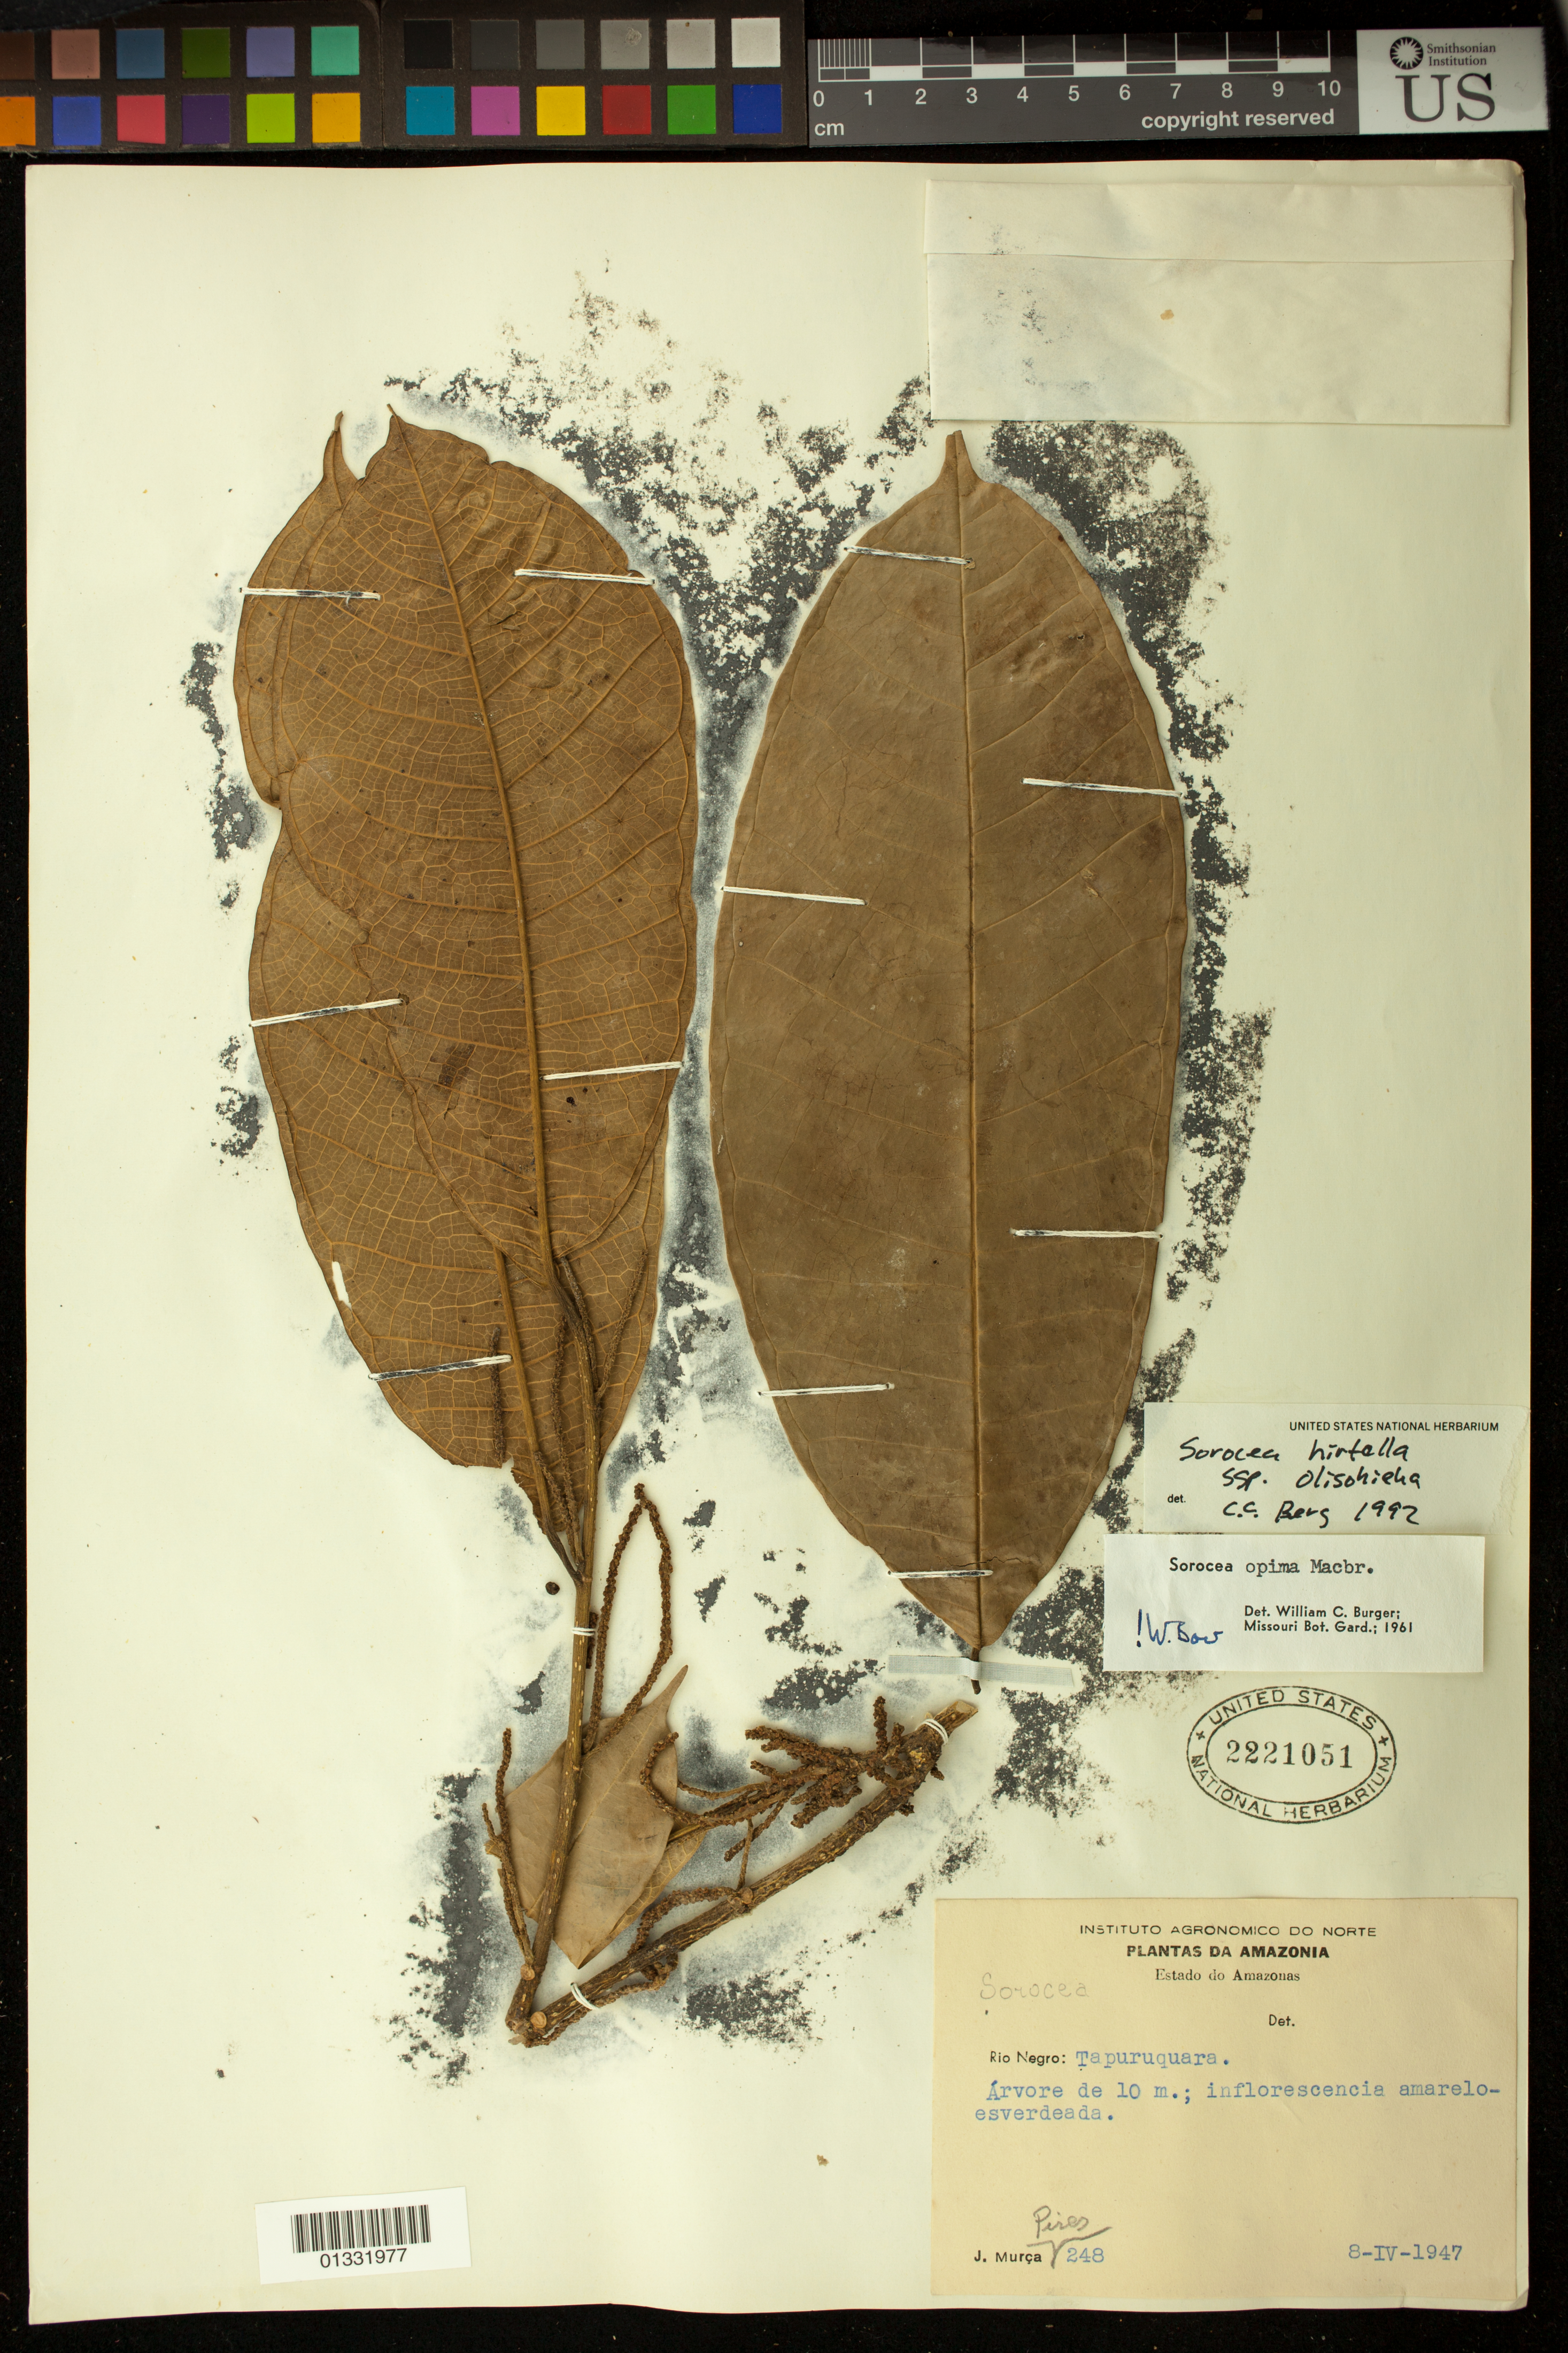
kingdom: Plantae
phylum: Tracheophyta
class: Magnoliopsida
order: Rosales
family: Moraceae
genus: Sorocea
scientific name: Sorocea hirtella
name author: Mildbr.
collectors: J. M. Pires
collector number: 248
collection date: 1947-04-08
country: Brazil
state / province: Amazonas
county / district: Santa Isabel do Rio Negro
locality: Rio Negro, Tapuruquara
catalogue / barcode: US 2221051